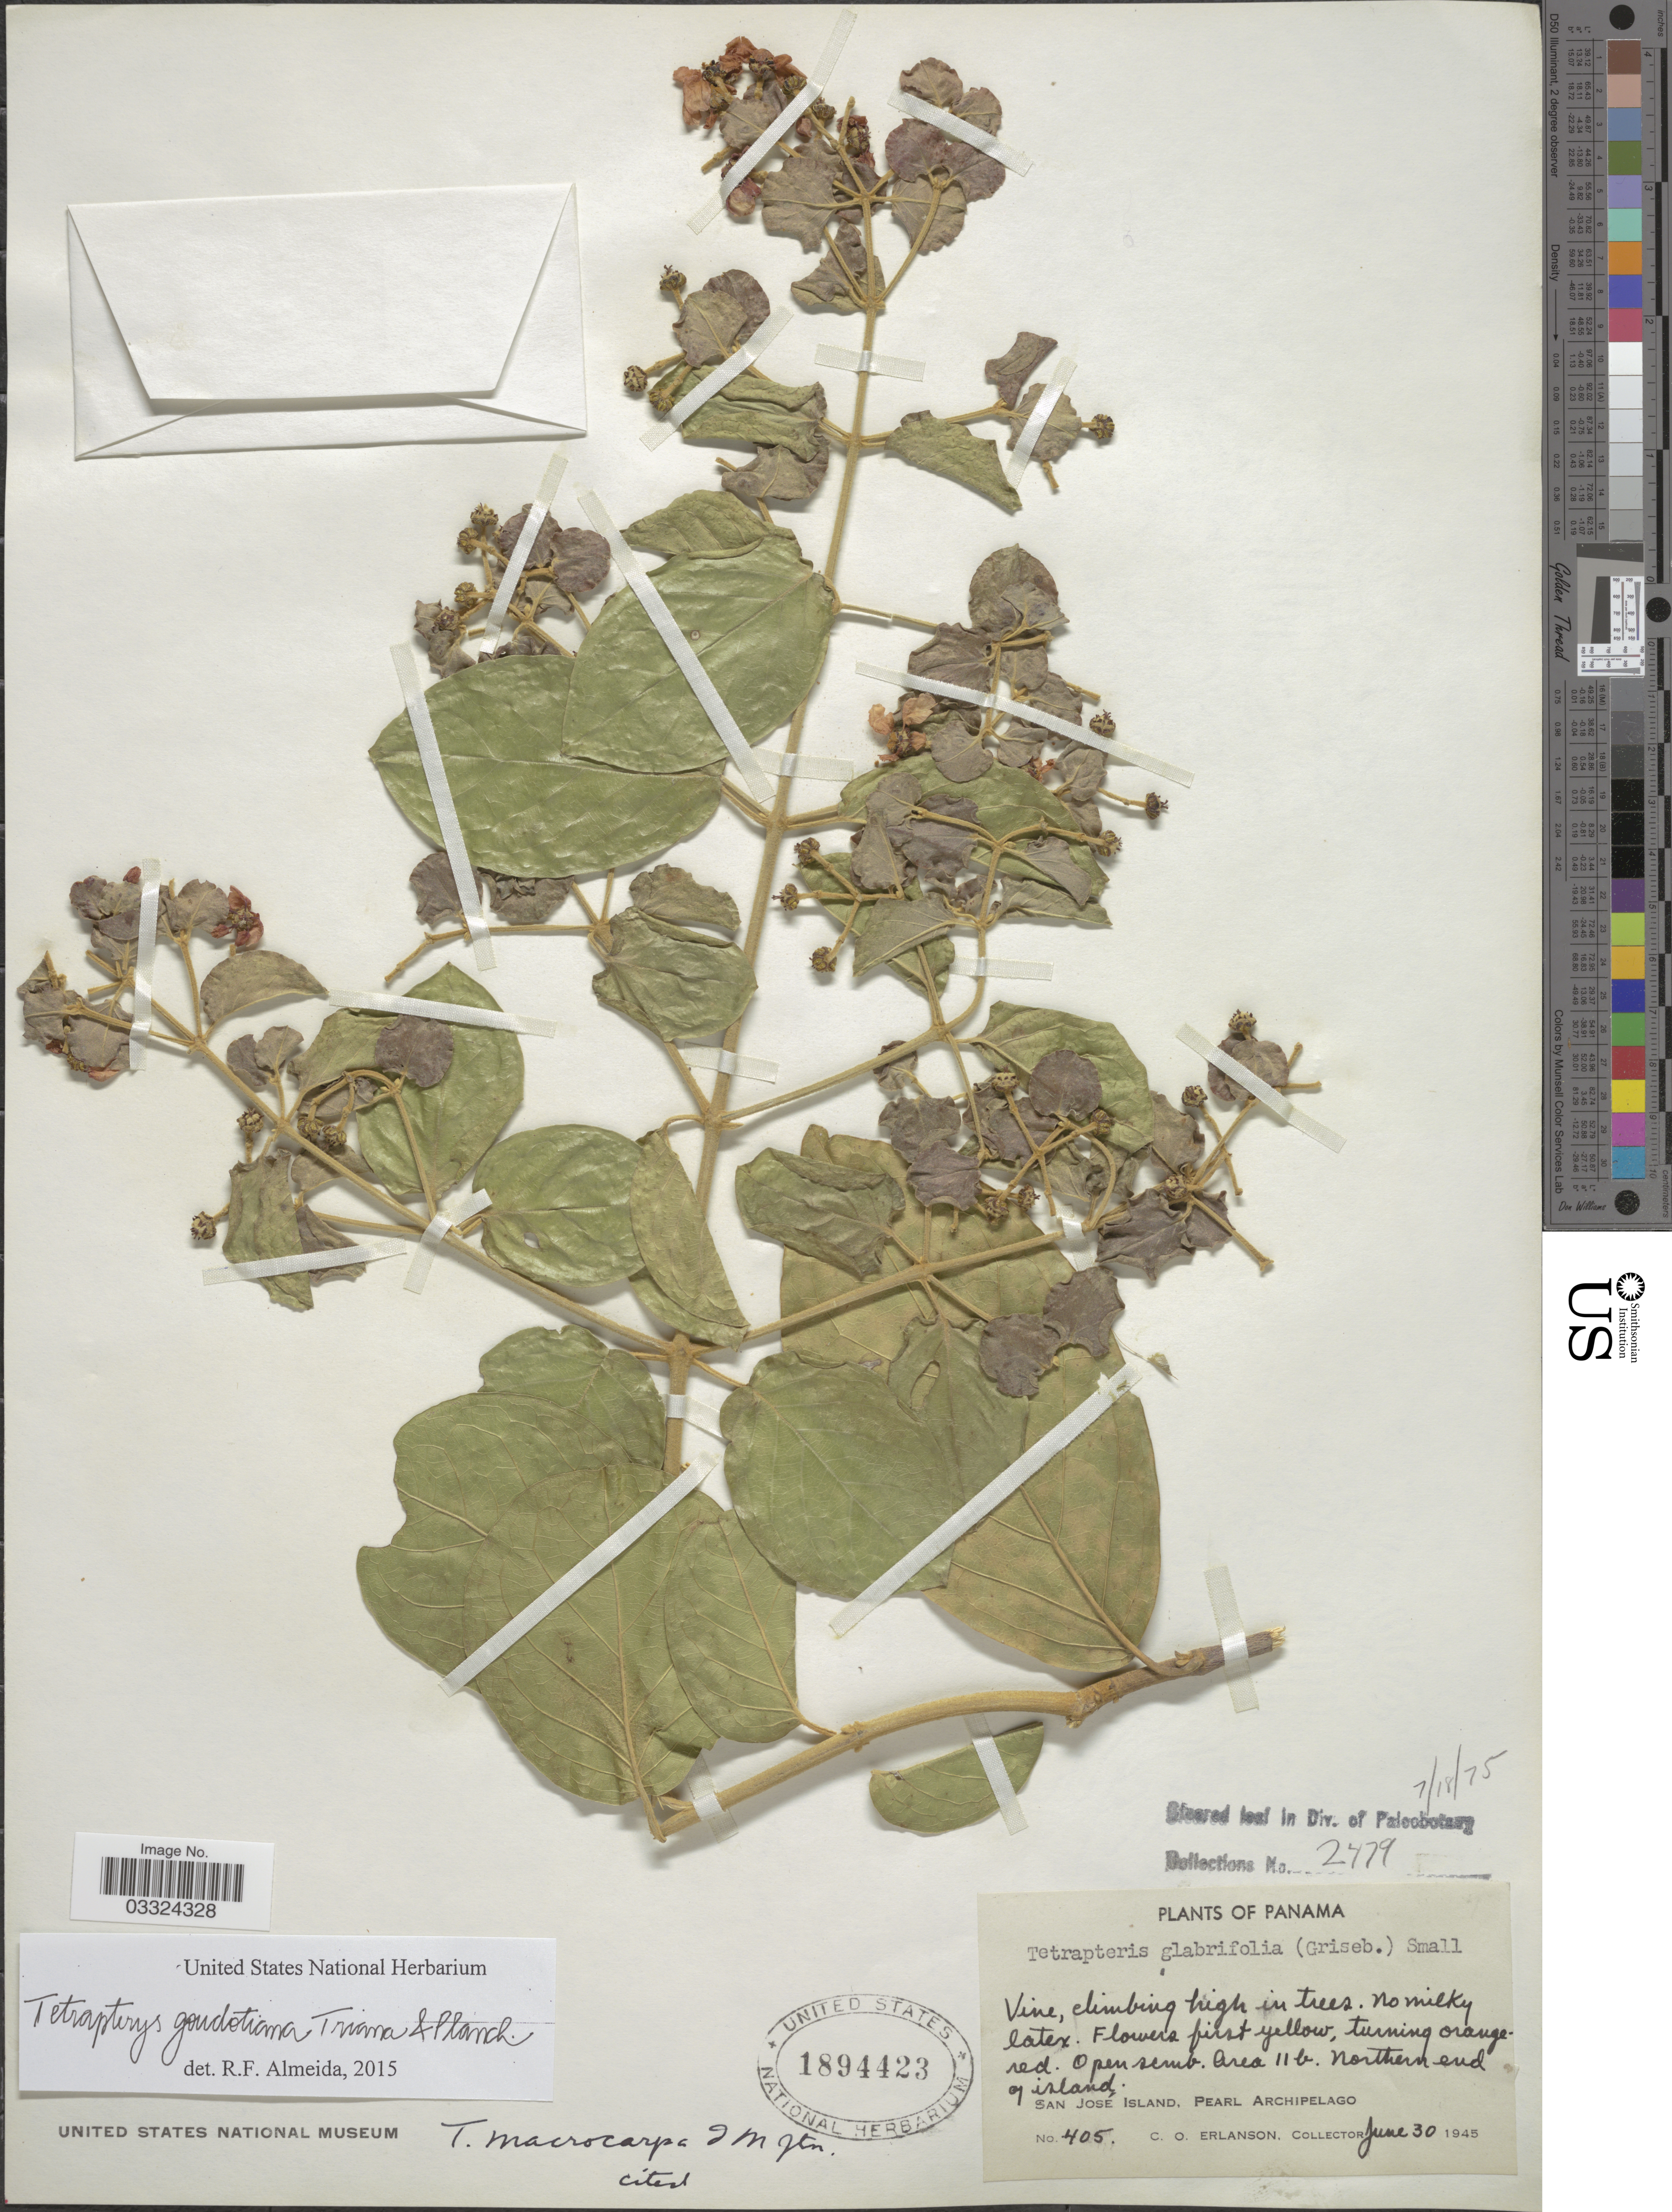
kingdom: Plantae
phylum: Tracheophyta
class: Magnoliopsida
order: Malpighiales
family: Malpighiaceae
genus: Tetrapterys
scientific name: Tetrapterys goudotiana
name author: Triana & Planch.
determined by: De Almeida, R. F., (HUEFS), Universidade Estadual de Feira de Santana (BRAZIL)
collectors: C. O. Erlanson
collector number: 405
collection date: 1945-06-30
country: Panama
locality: Area 11b. Northern end of island. San José Island, Pearl Archipelago.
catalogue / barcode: US 1894423